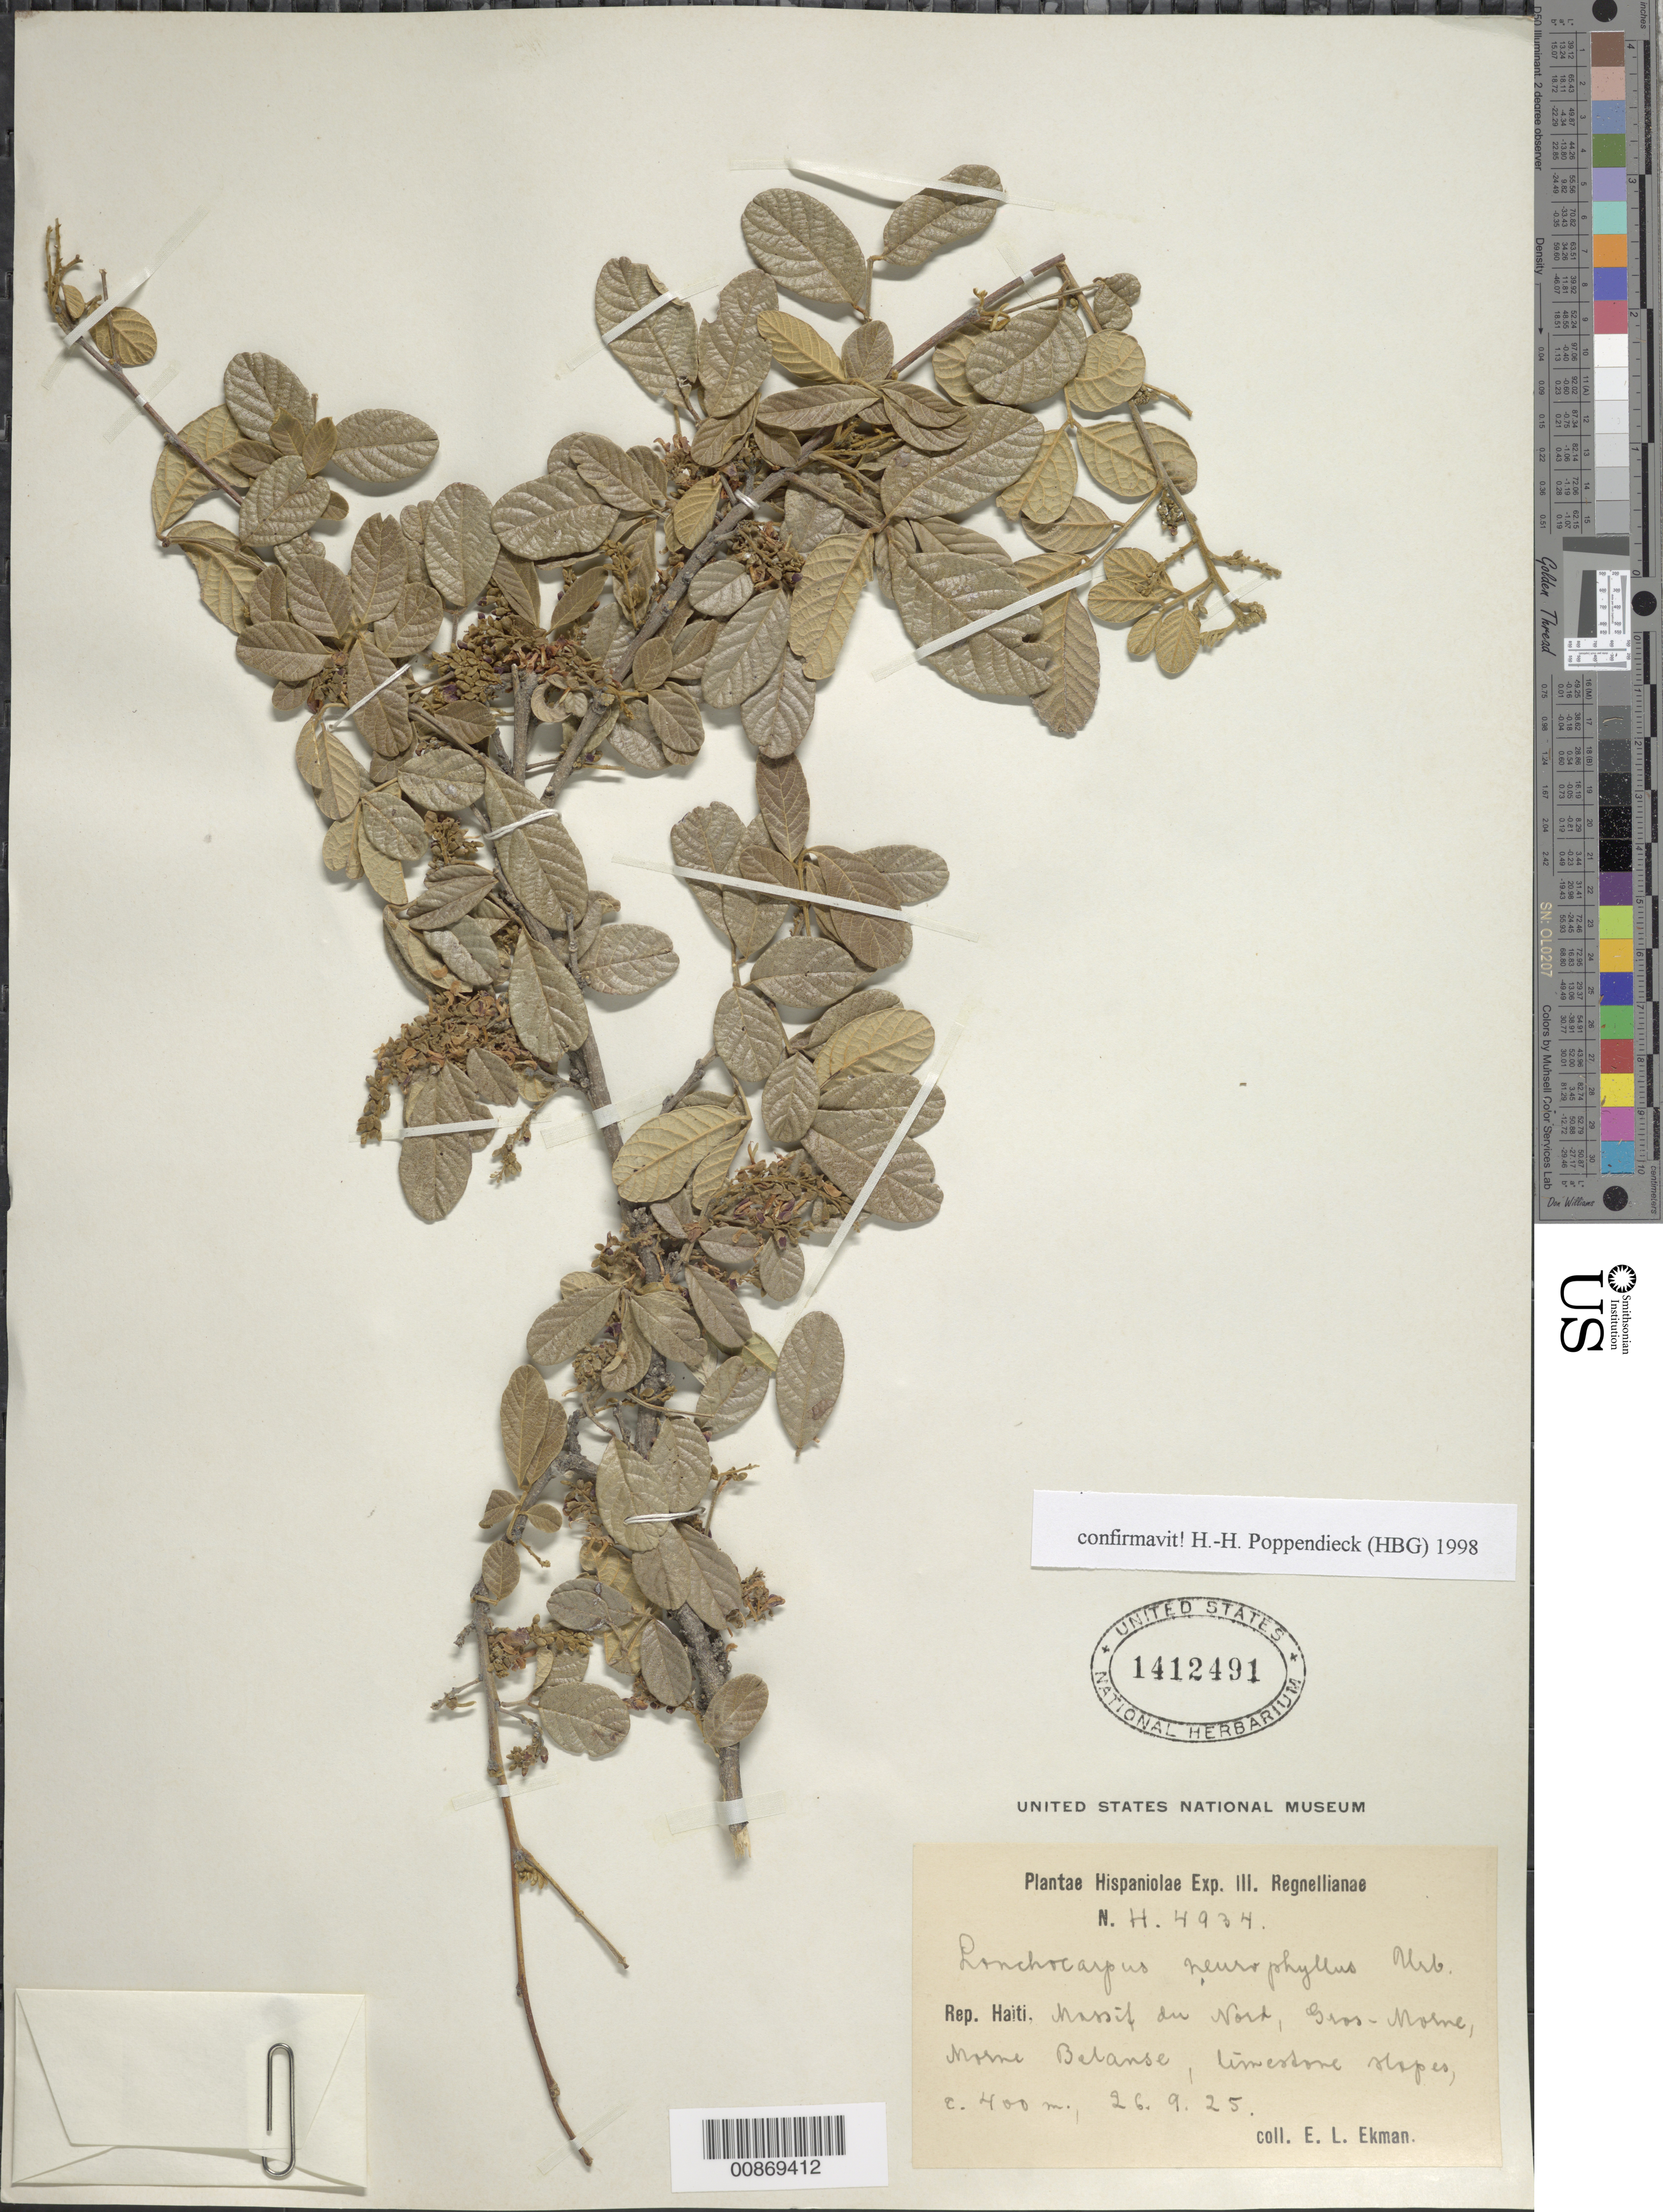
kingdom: Plantae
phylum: Tracheophyta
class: Magnoliopsida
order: Fabales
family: Fabaceae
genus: Lonchocarpus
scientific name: Lonchocarpus neurophyllus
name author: Urb.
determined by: Poppendieck, H.-H., (HBG), Institut fur Allgemeine Botanik und Botanischer Garten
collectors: E. L. Ekman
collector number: H 4934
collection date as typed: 26 Sep 1925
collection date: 1925-09-26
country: Haiti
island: Hispaniola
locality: Massif du Nord, Gros-Morne, Morne Belanse.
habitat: Limestone slopes.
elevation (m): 400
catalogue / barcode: US 1412491